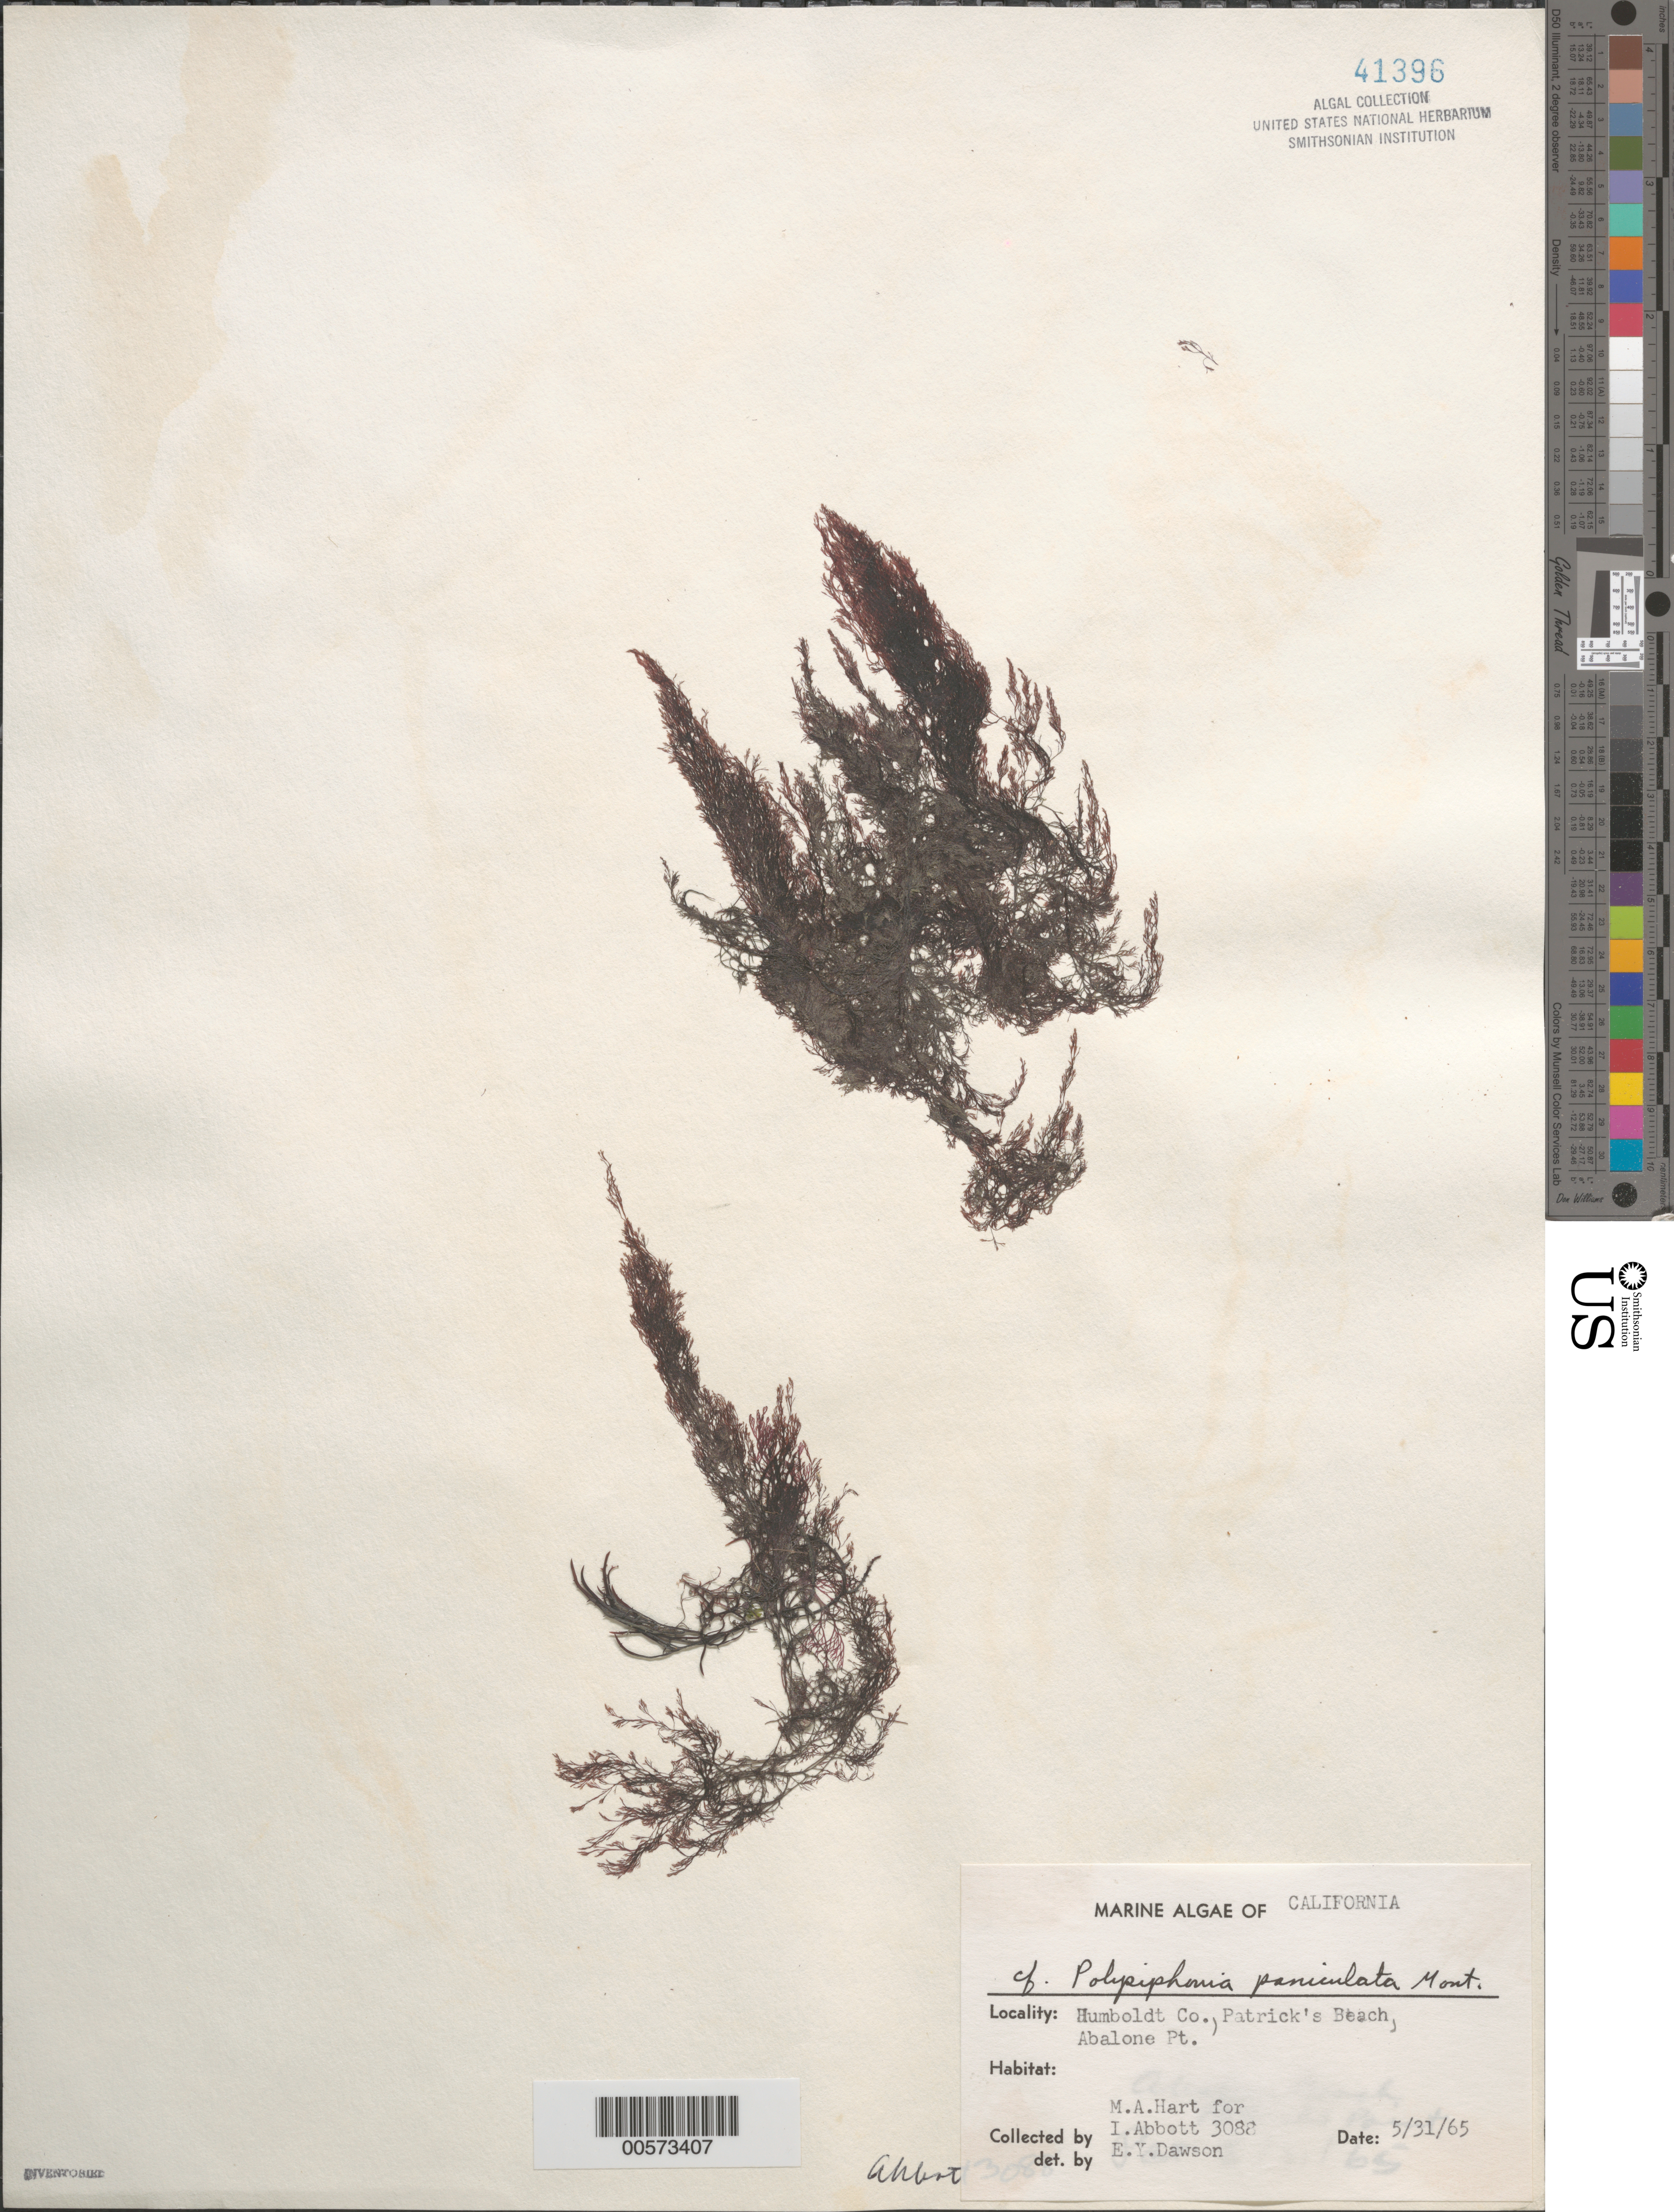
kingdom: Plantae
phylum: Rhodophyta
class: Florideophyceae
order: Ceramiales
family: Rhodomelaceae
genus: Eutrichosiphonia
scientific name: Eutrichosiphonia paniculata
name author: (Mont.) D.E.Bustamante & T.O. Cho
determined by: Algae name updating Project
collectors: M. A. Hart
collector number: IAA 3082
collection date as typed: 31 May 1965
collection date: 1965-05-31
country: United States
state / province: California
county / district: Humboldt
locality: Patrick's Beach, Abalone Point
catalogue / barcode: US 41396